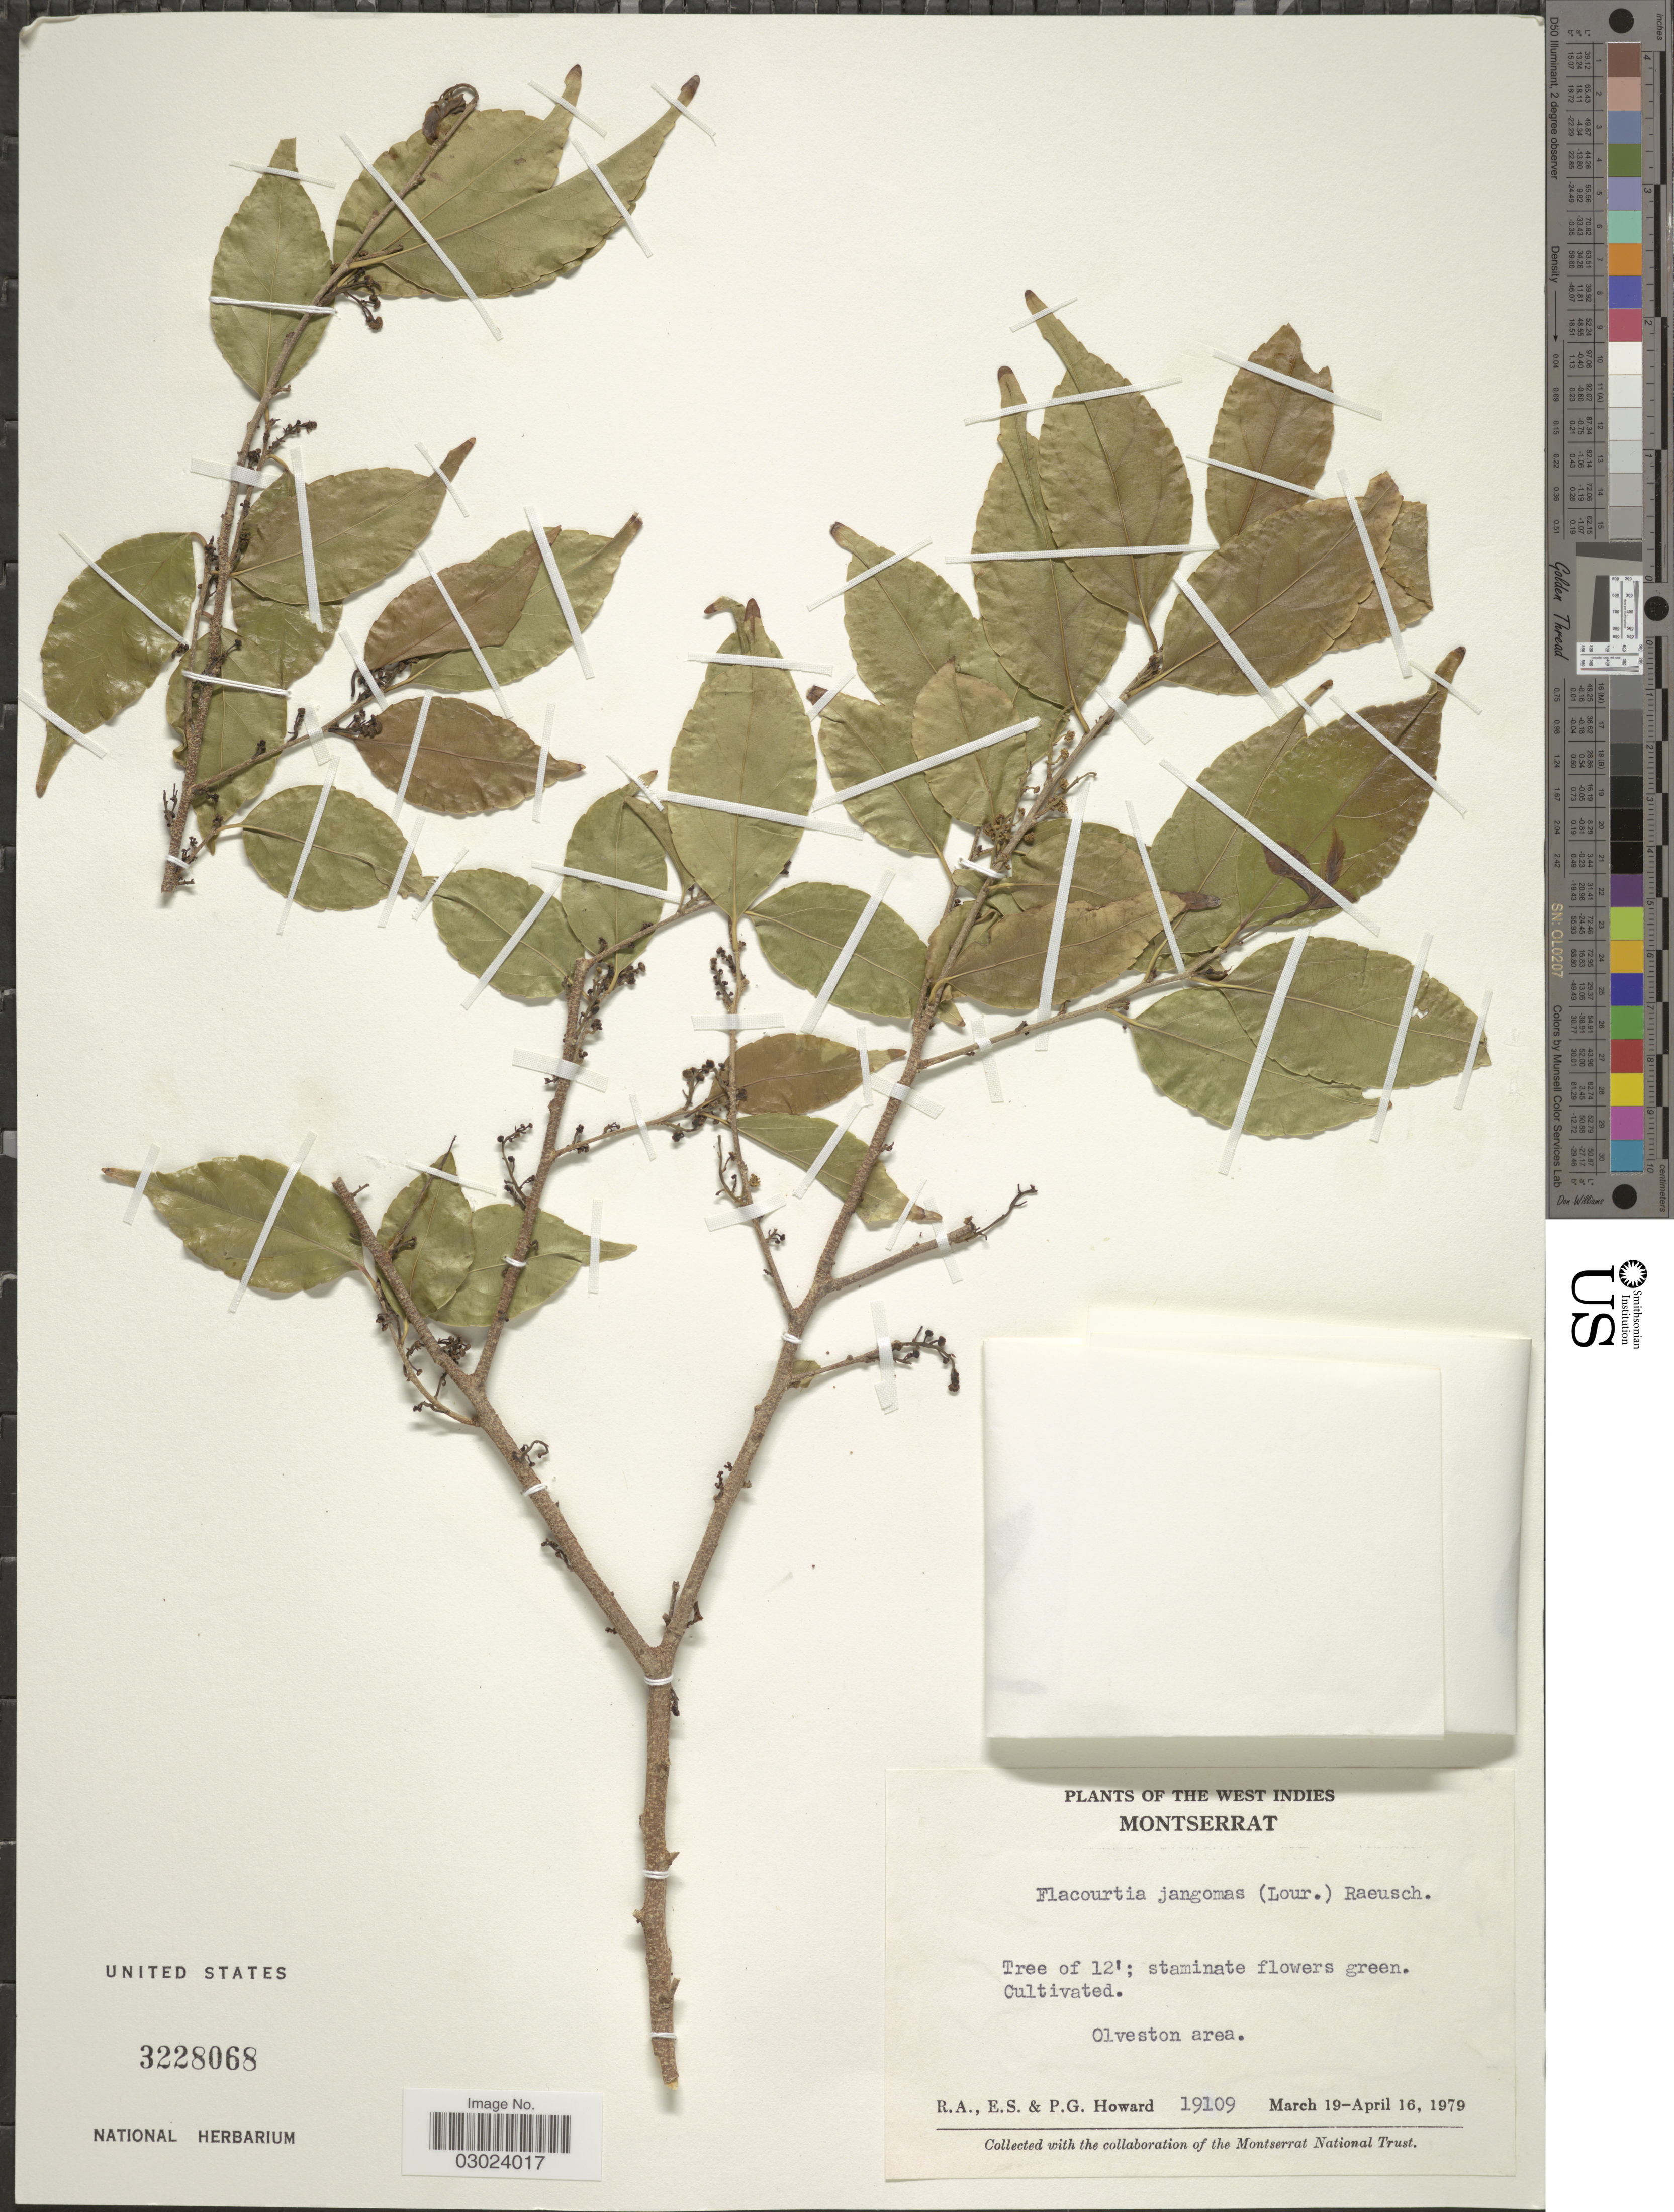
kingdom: Plantae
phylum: Tracheophyta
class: Magnoliopsida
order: Malpighiales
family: Salicaceae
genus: Flacourtia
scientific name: Flacourtia jangomas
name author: (Lour.) Raeusch.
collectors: R. A. Howard, E. S. Howard & P. Howard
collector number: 19109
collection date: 1979-03-19/1979-04-16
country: Montserrat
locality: The West Indies. Olveston area.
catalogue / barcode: US 3228068